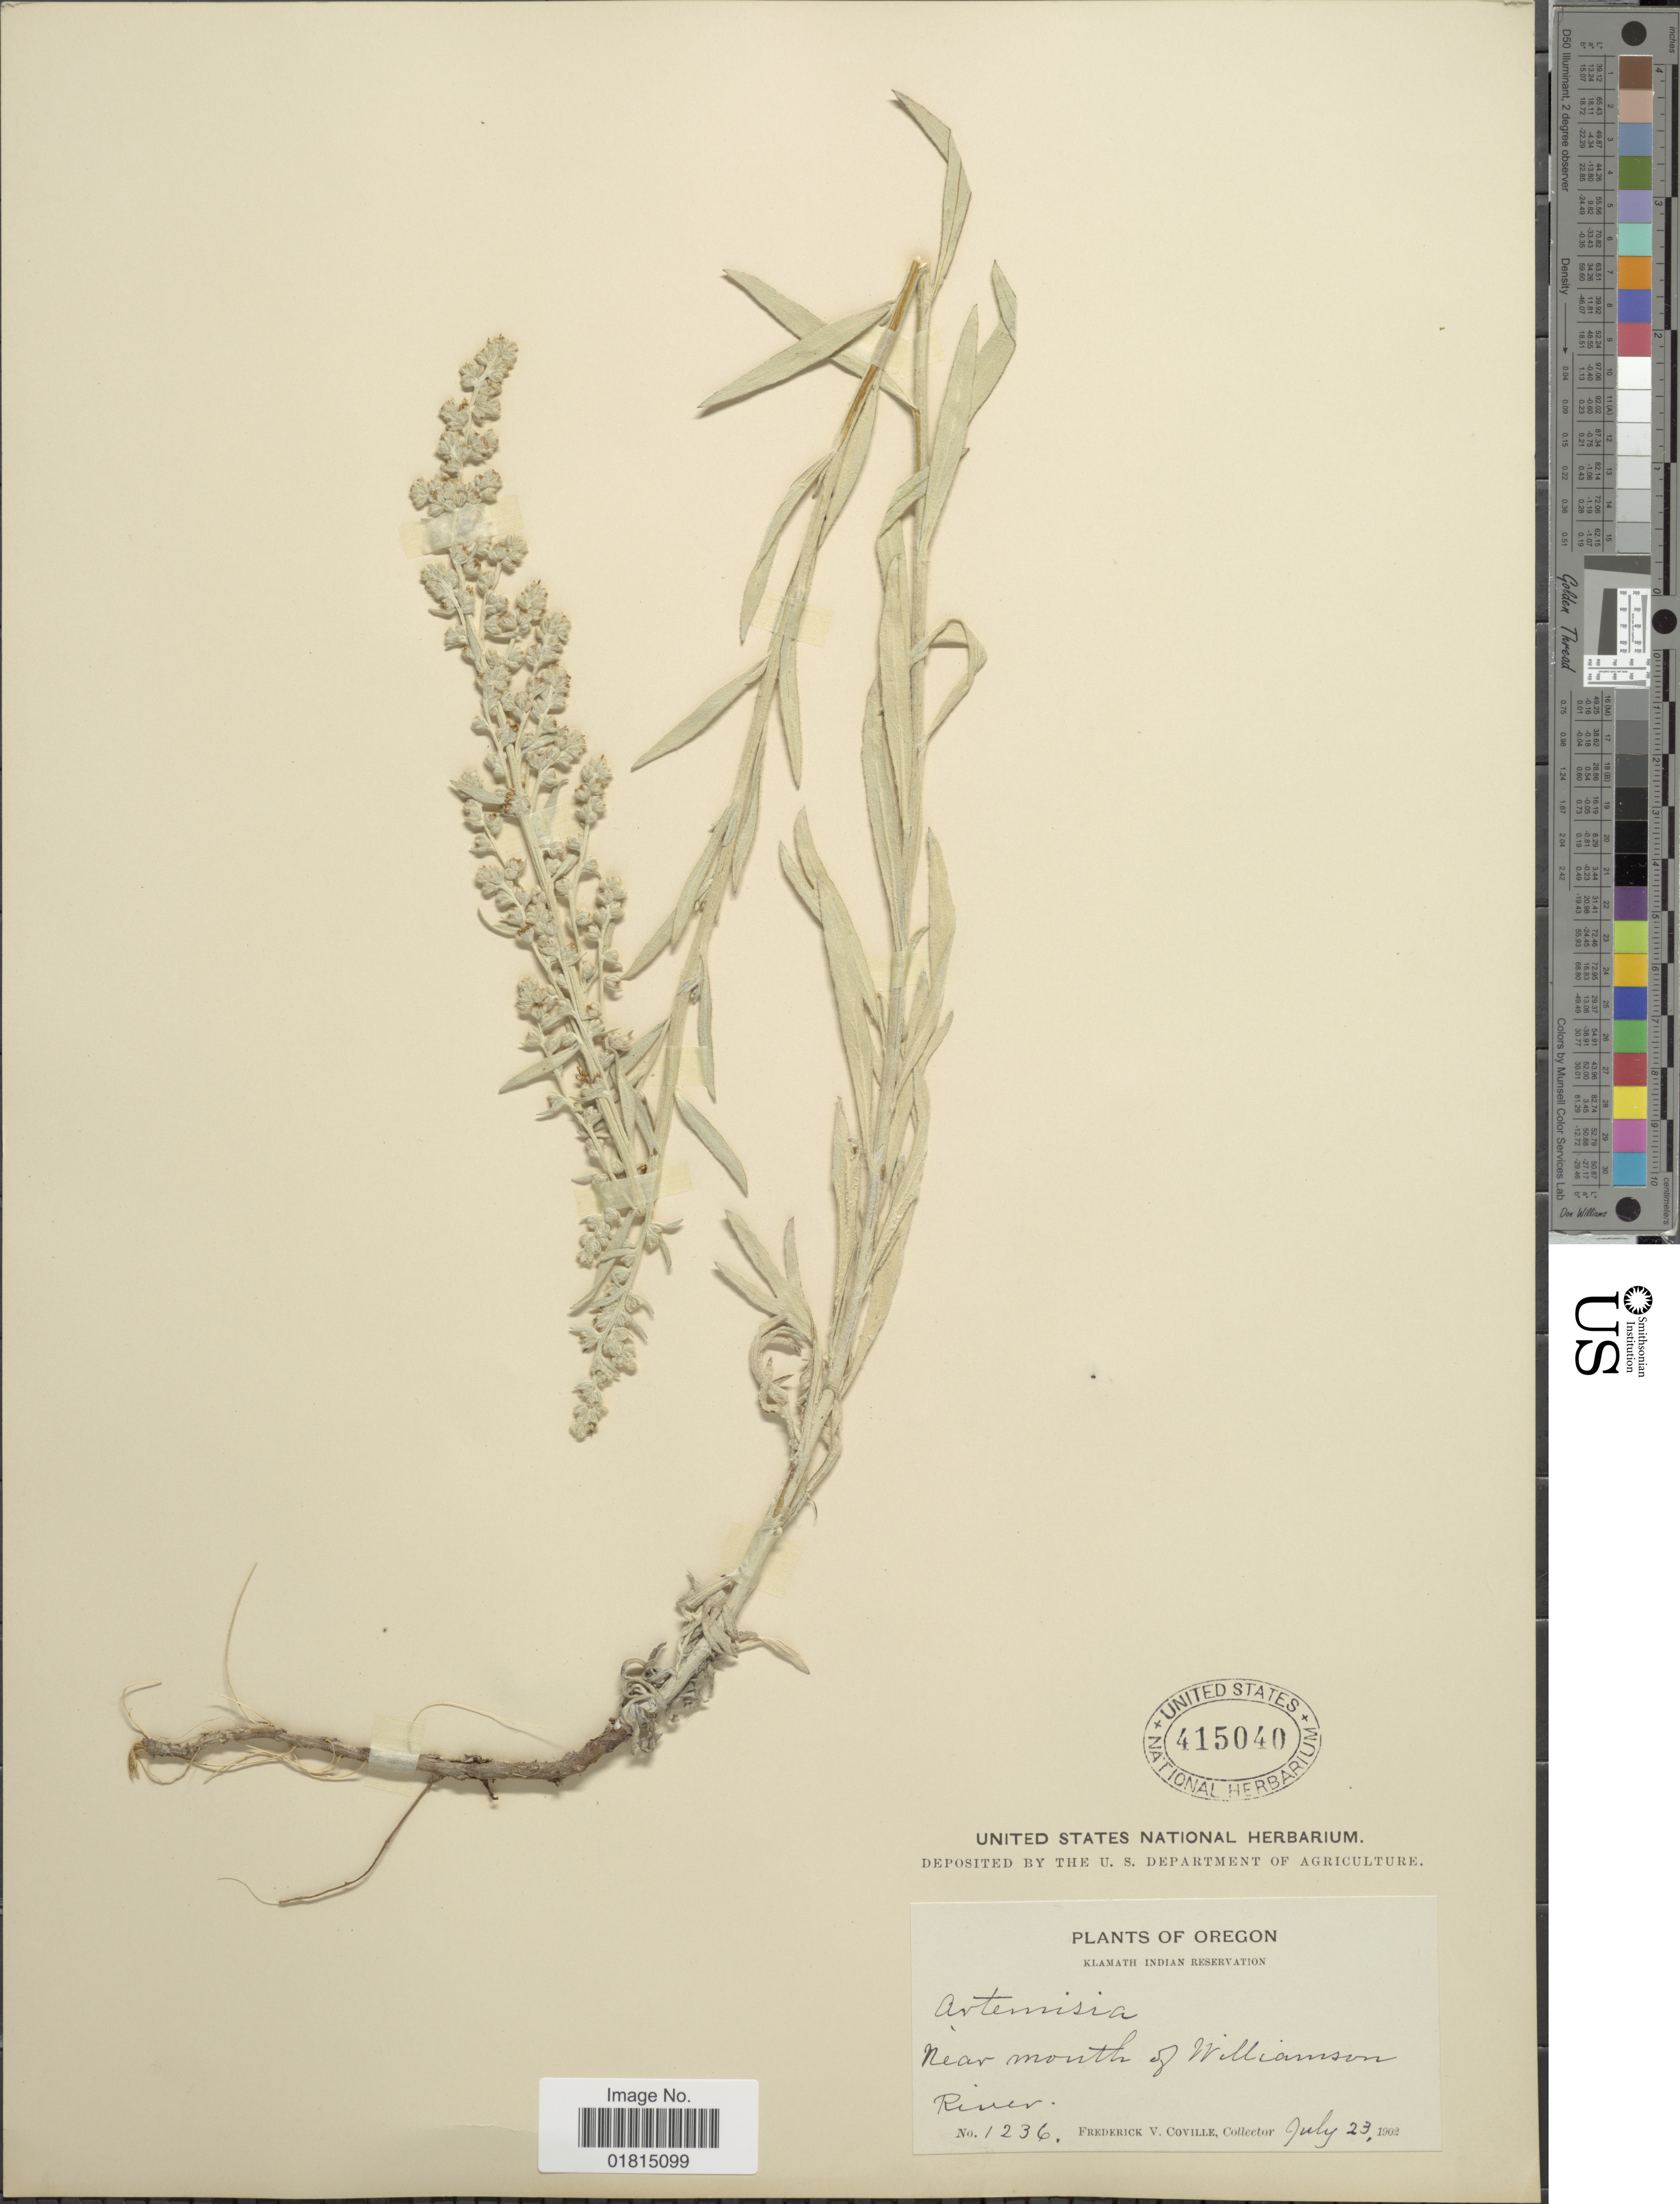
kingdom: Plantae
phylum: Tracheophyta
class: Magnoliopsida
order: Asterales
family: Asteraceae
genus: Artemisia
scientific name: Artemisia diversifolia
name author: Rydb.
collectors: F. V. Coville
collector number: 1236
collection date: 1902-07-23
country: United States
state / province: Oregon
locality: Klamath Indian Reservation. Near mouth of Williamson River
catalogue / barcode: US 415040